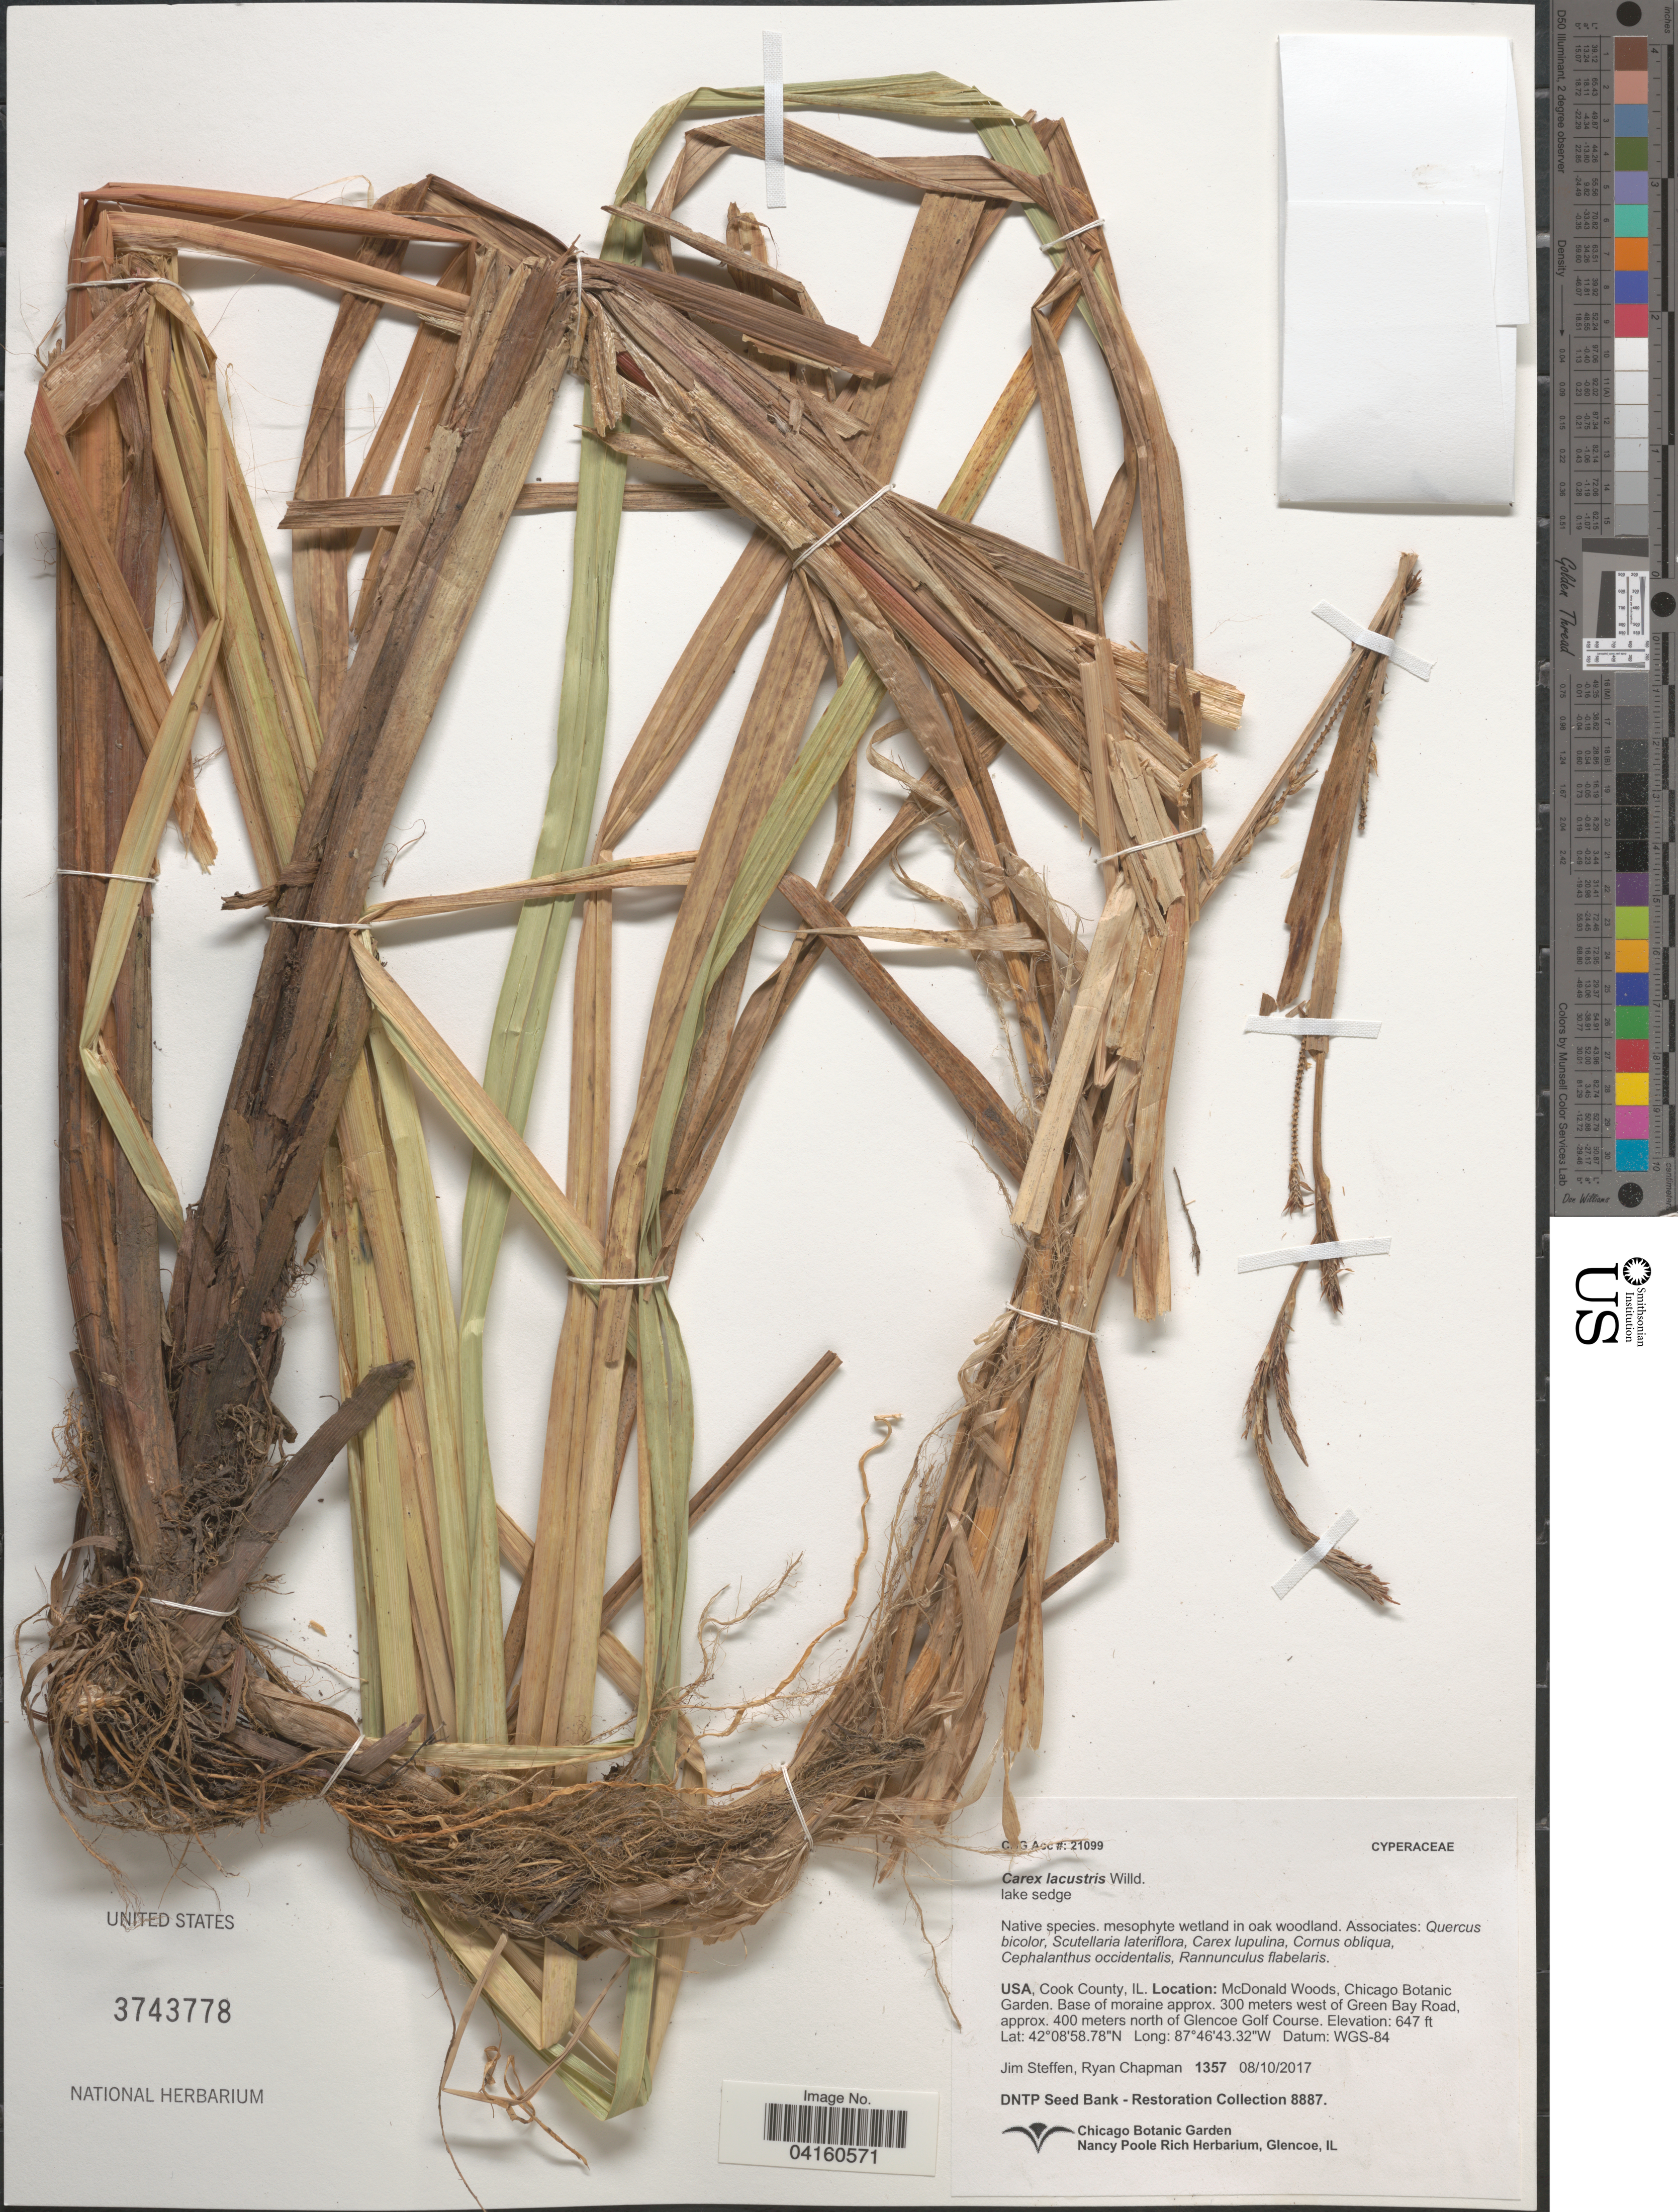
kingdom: Plantae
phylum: Tracheophyta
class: Liliopsida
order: Poales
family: Cyperaceae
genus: Carex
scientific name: Carex lacustris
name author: Willd.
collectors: J. Steffen & R. Chapman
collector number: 1357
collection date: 2017-08-10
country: United States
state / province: Illinois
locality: Cook County. McDonald Woods, Chicago Botanic Garden. Base of moraine approx. 300 meters west of Green Bay Road, approx. 400 meters north of Glencoe Golf Course.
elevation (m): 197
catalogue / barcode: US 3743778